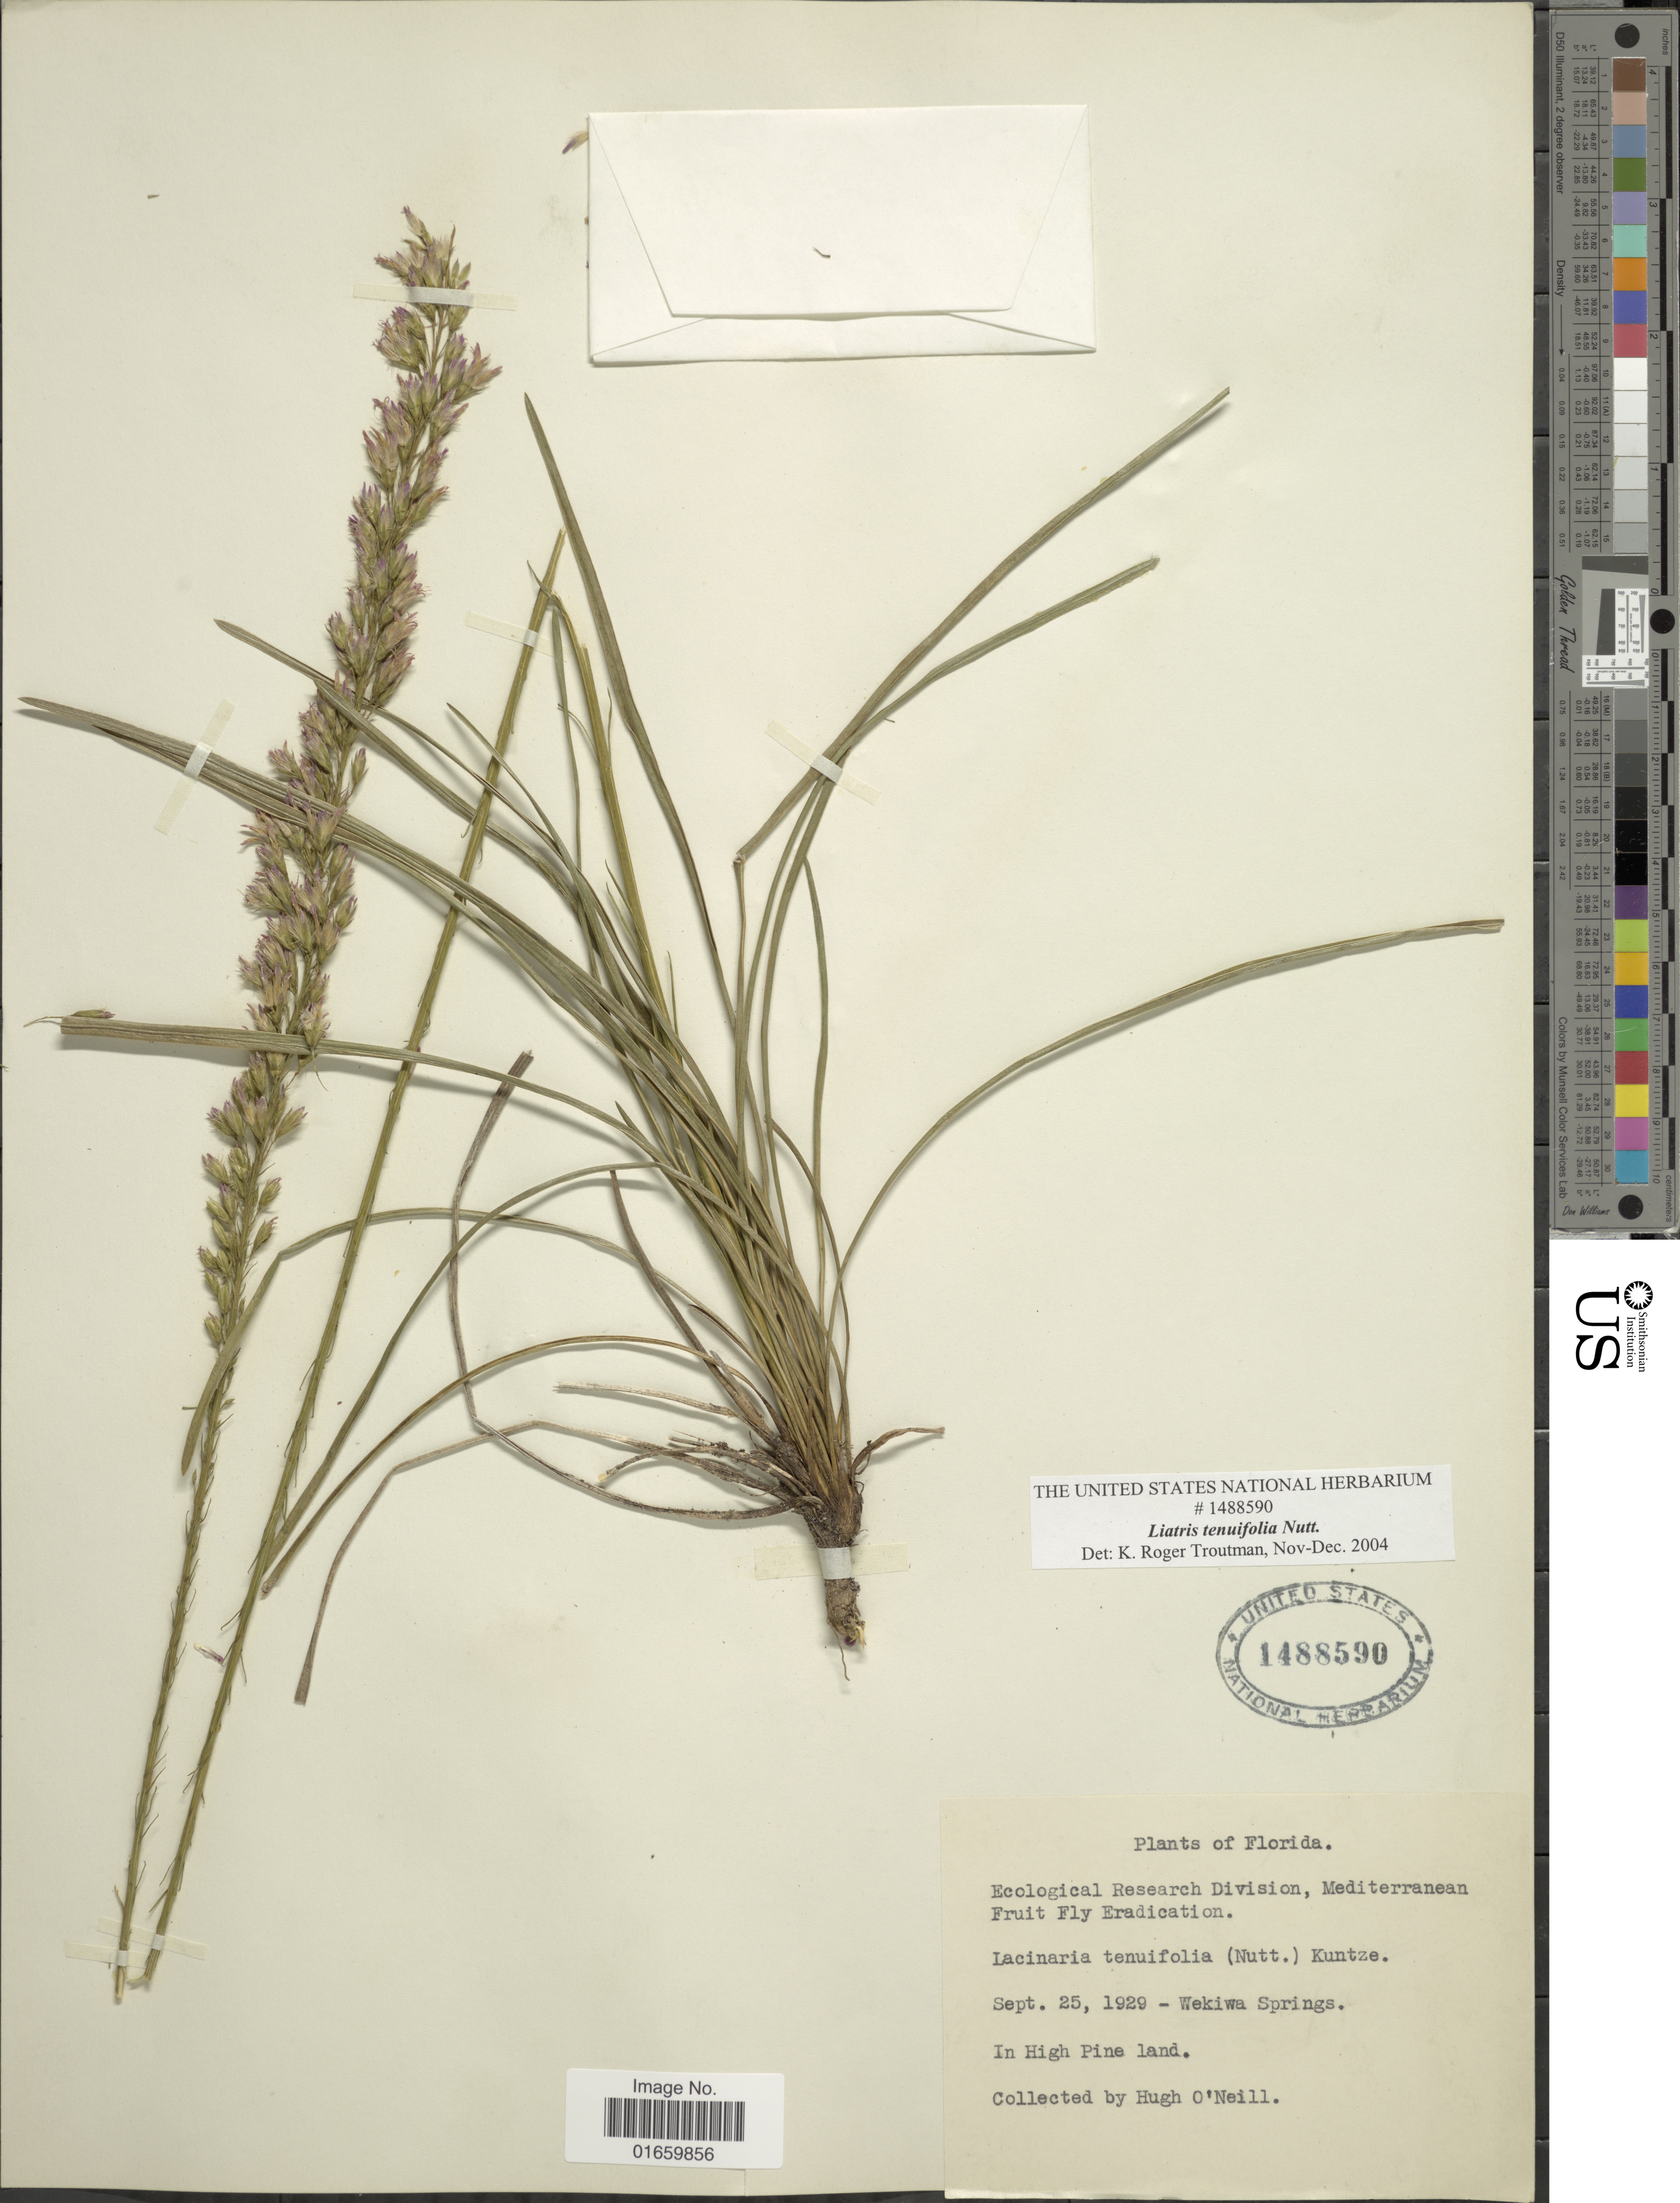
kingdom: Plantae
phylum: Tracheophyta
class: Magnoliopsida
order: Asterales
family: Asteraceae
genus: Liatris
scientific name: Liatris tenuifolia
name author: Nutt.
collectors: H. T. O' Neill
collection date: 1929-09-25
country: United States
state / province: Florida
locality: Wekiwa Springs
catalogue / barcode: US 1488590